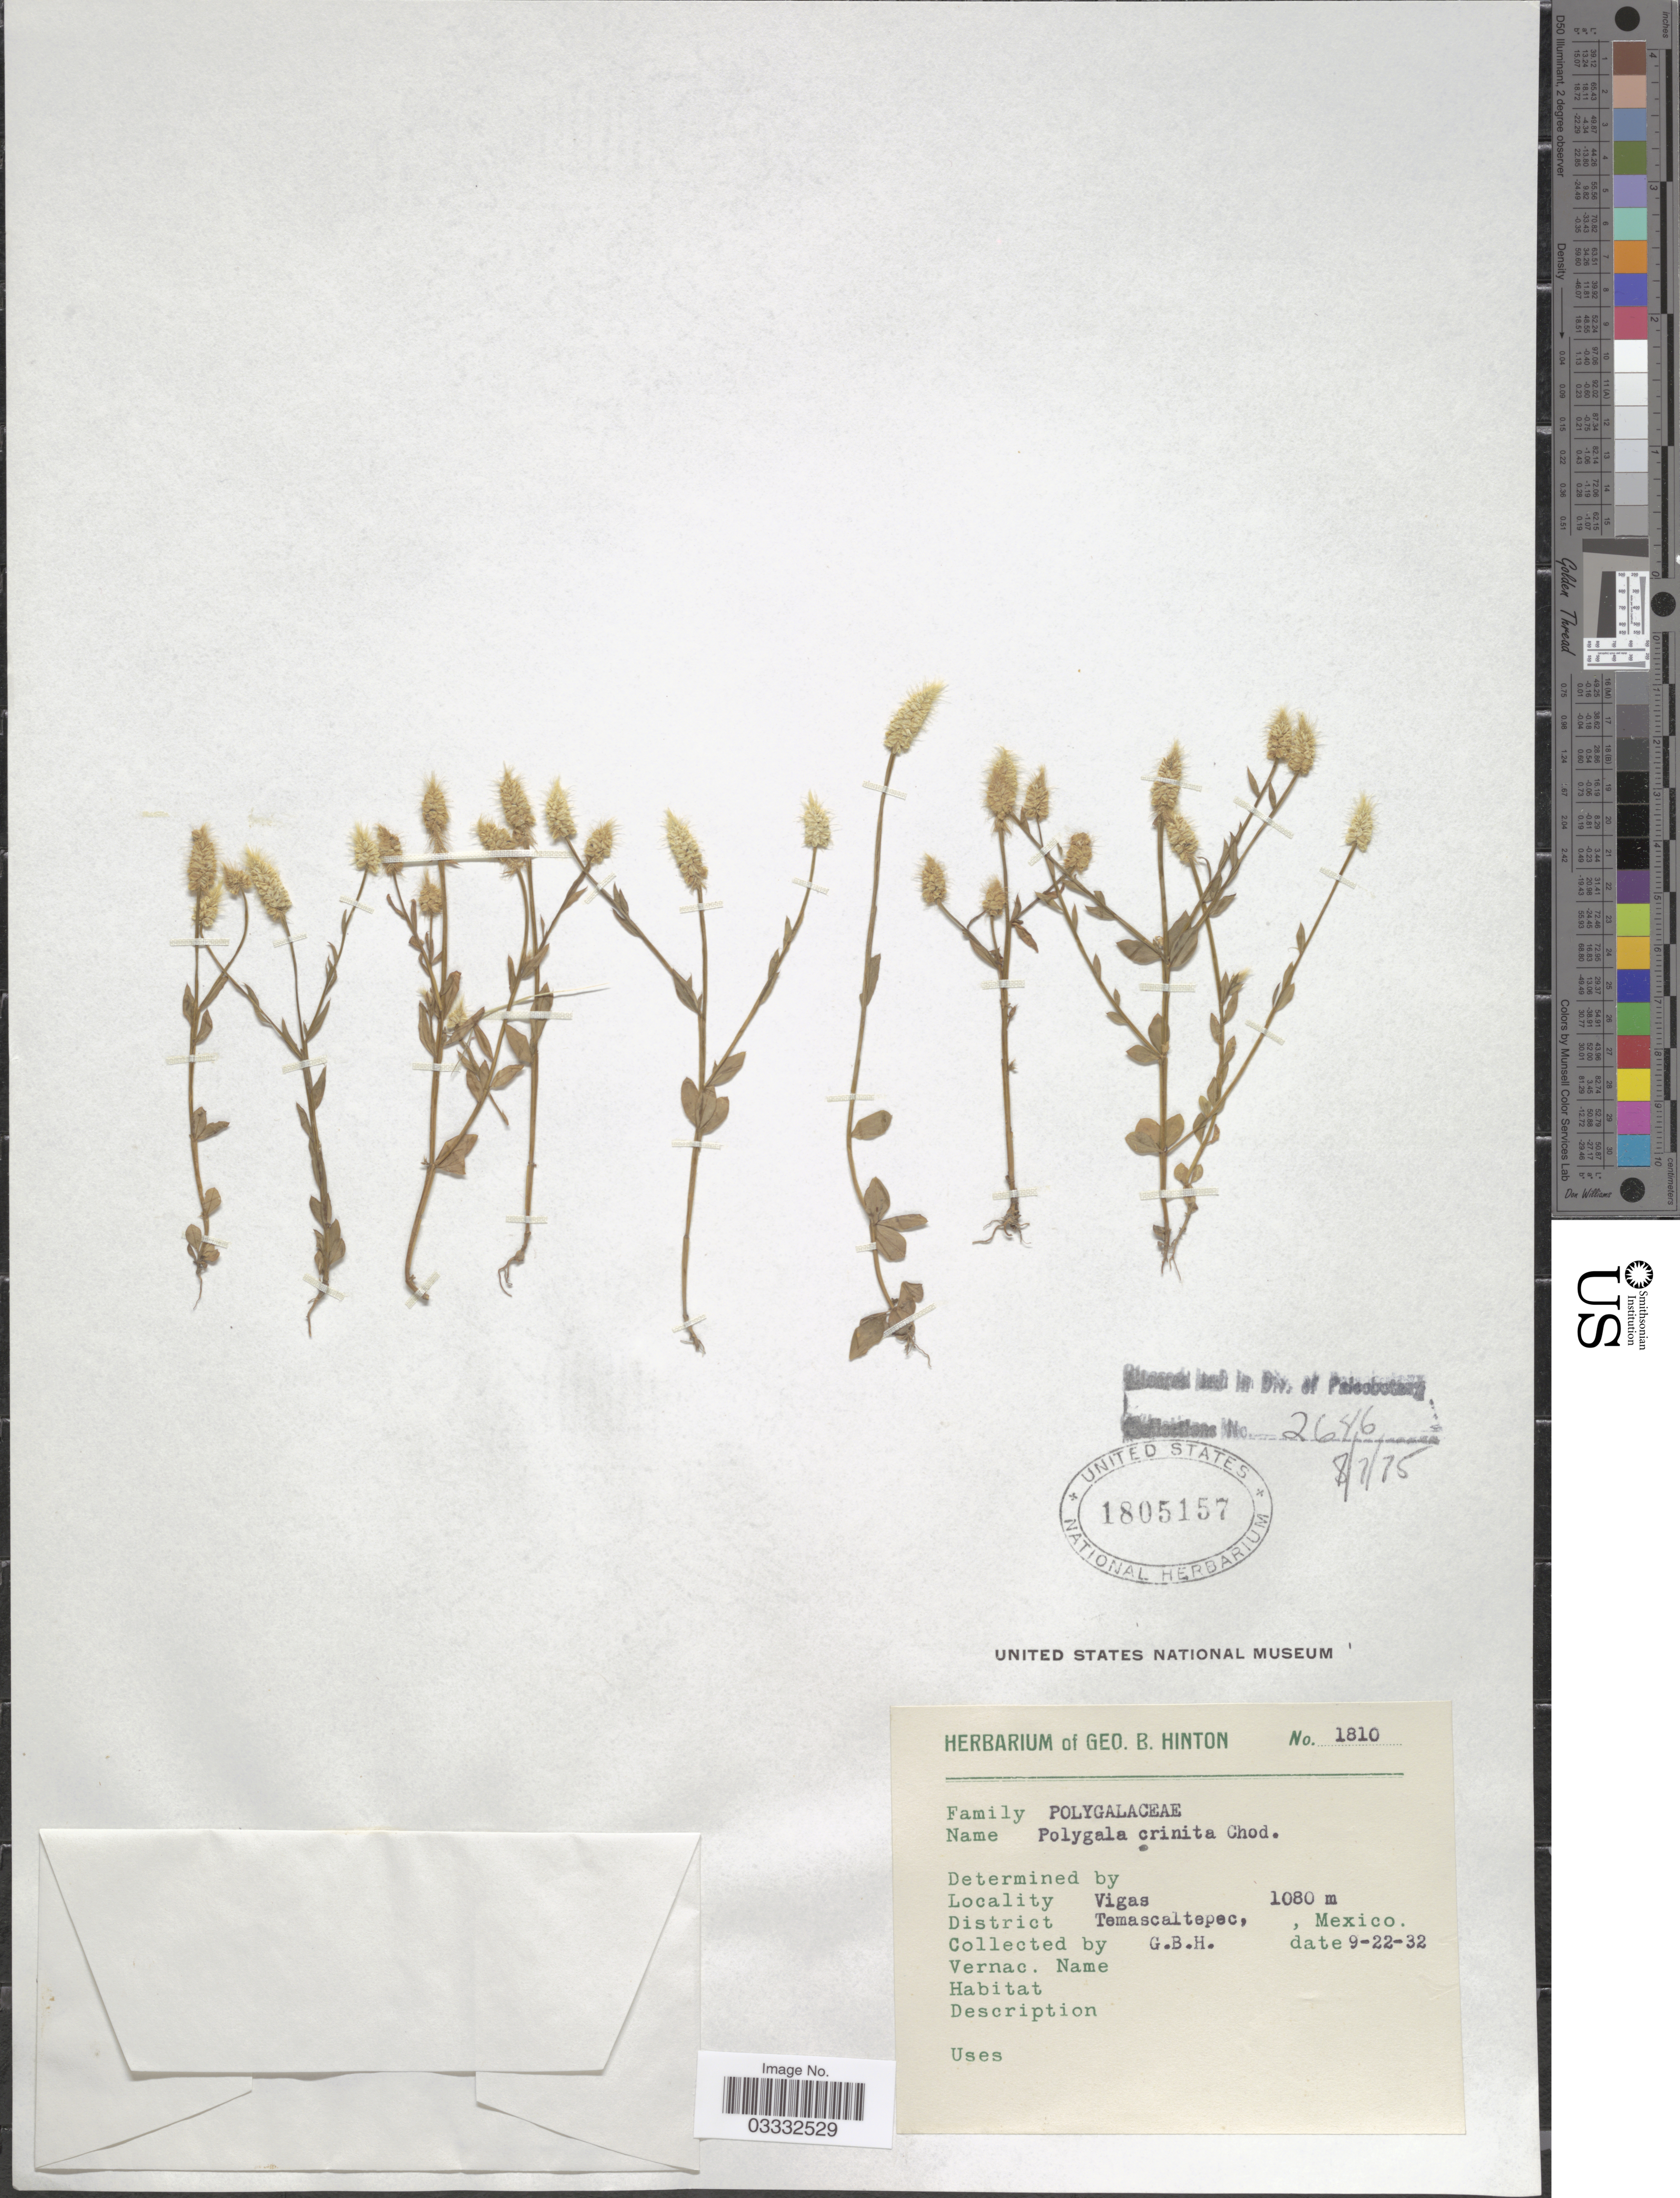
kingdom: Plantae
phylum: Tracheophyta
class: Magnoliopsida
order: Fabales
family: Polygalaceae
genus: Polygala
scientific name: Polygala crinita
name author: Chodat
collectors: G. B. Hinton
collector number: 1810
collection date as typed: Transcribed d/m/y: 22/9/32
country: Mexico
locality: Vigas. District Temascaltepec.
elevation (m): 1080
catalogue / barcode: US 1805157